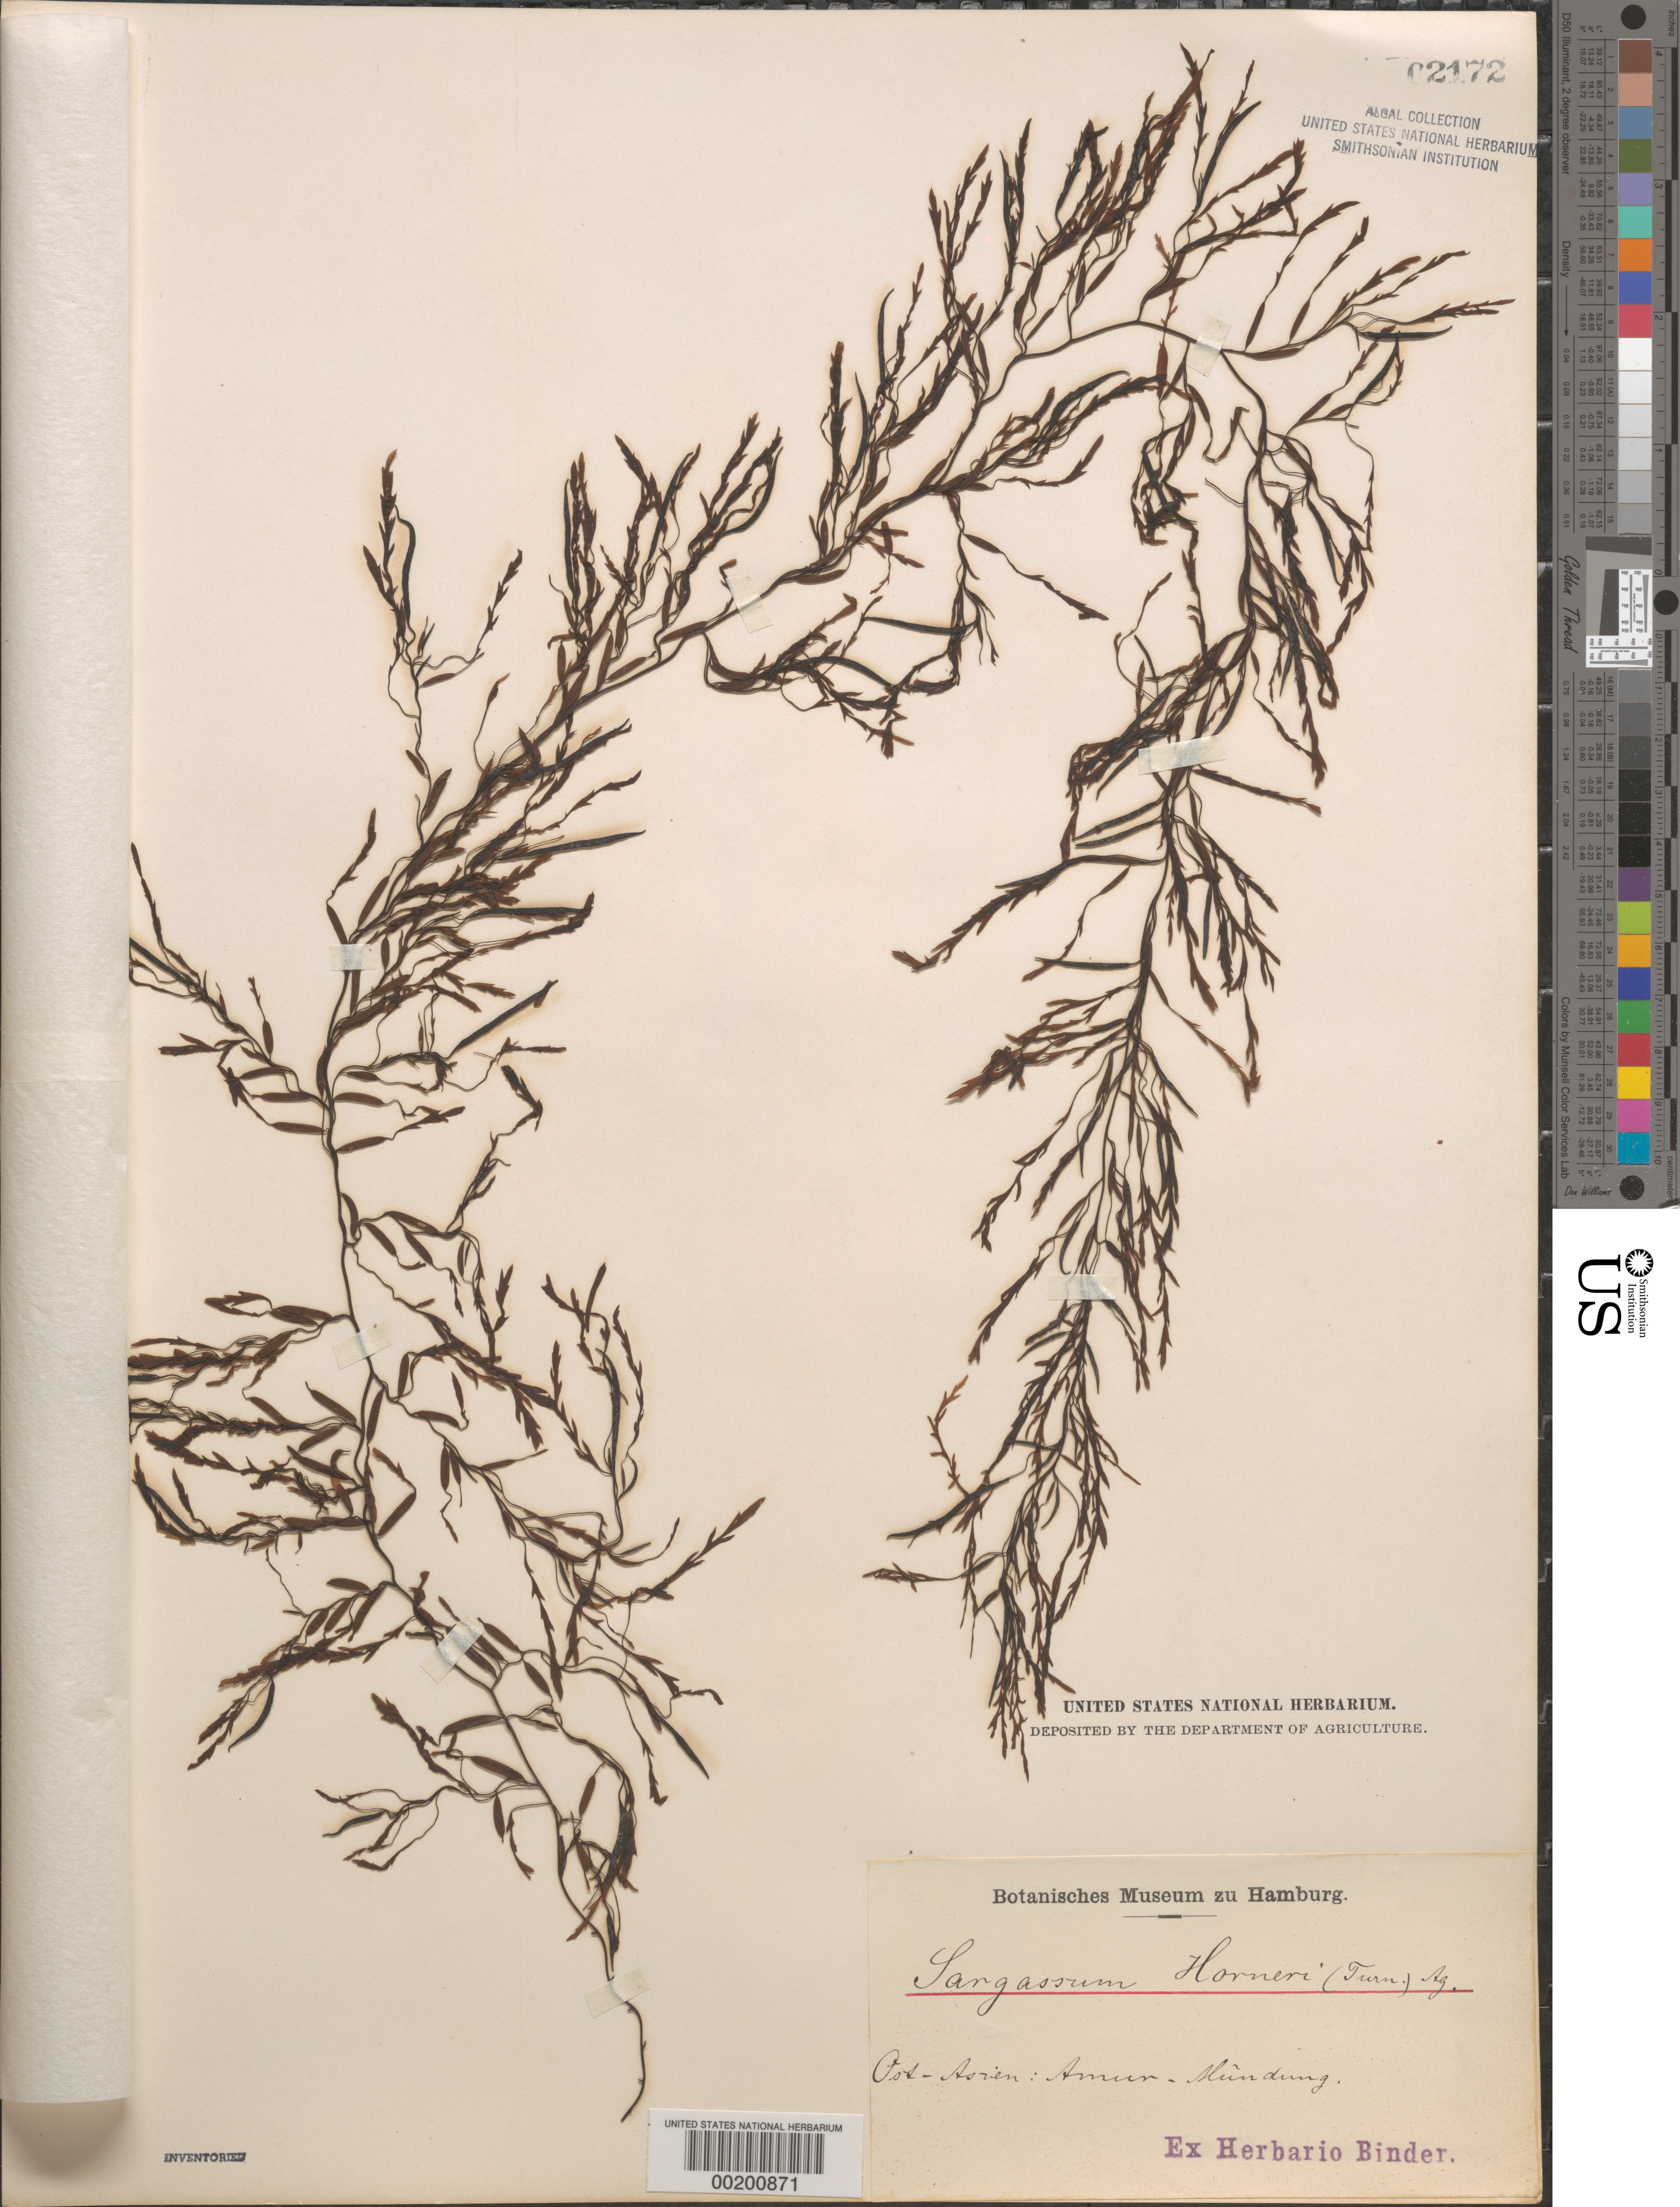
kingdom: Chromista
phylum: Ochrophyta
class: Phaeophyceae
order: Fucales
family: Sargassaceae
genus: Sargassum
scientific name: Sargassum horneri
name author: (Turner) C. Agardh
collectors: F. Binder (herbarium)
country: China / Russian Federation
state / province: Amur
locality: Amur-Kundung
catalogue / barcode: US 2172